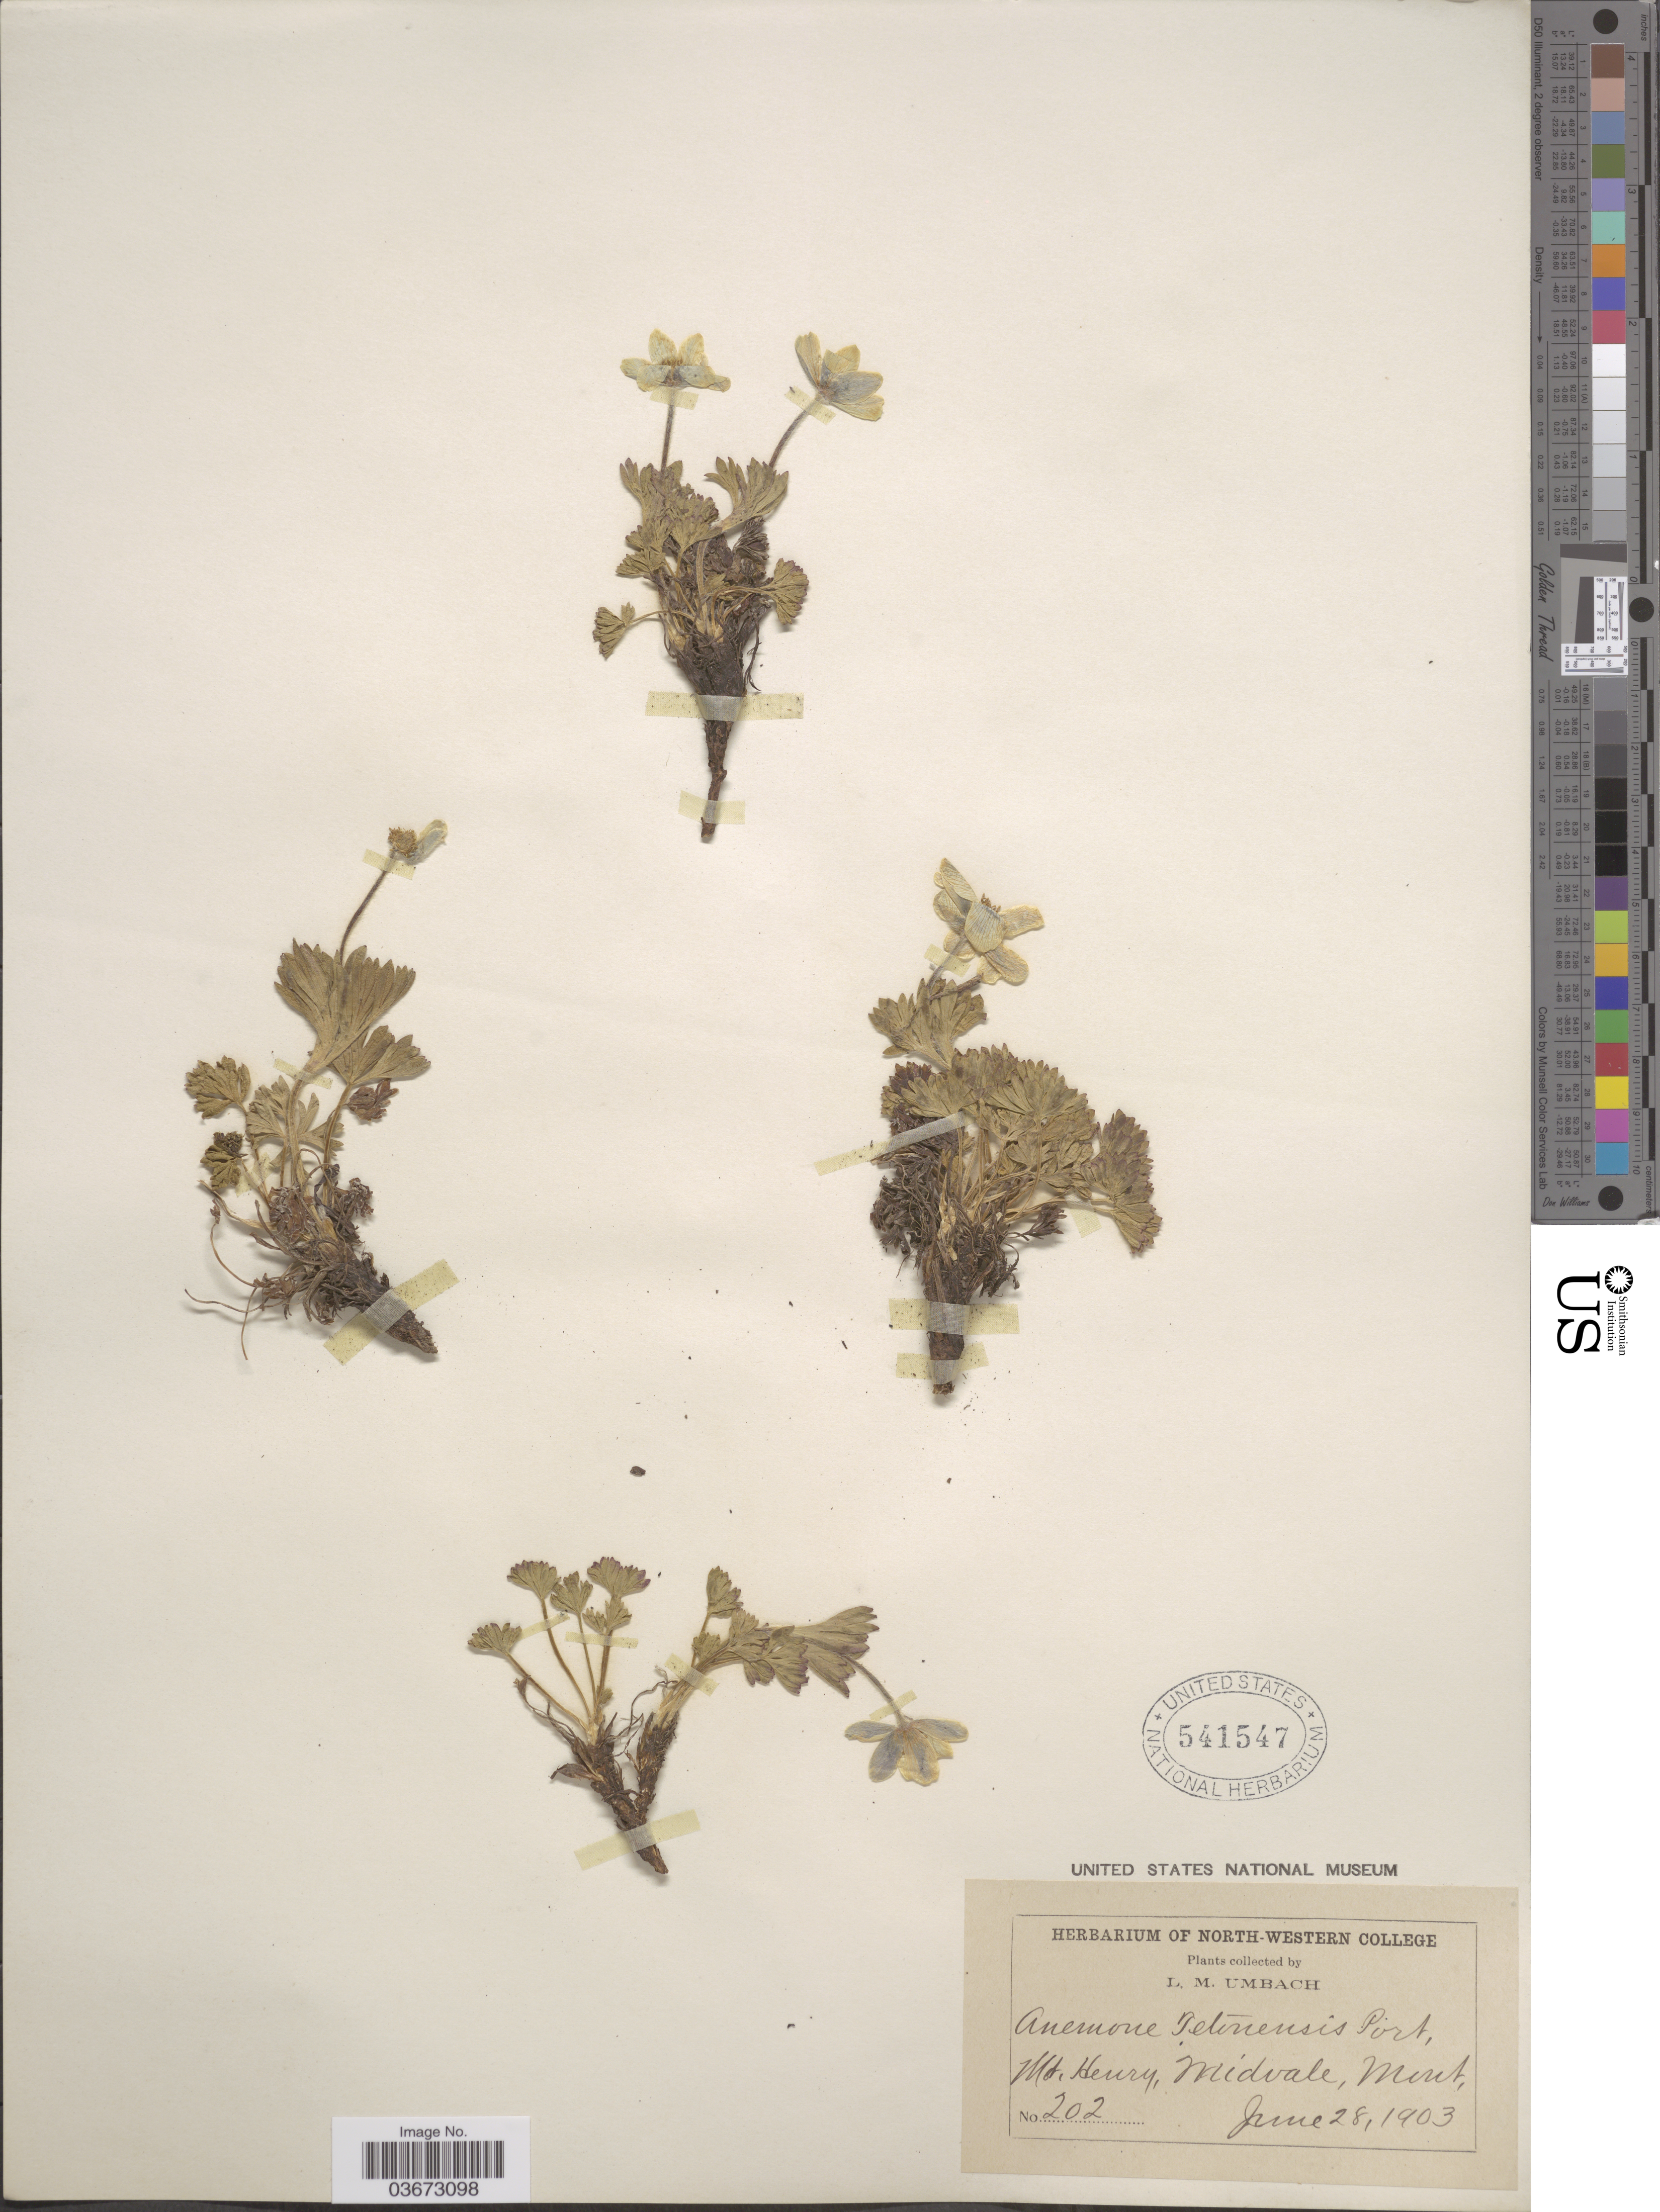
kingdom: Plantae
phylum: Tracheophyta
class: Magnoliopsida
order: Ranunculales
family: Ranunculaceae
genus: Anemone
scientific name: Anemone tetonensis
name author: Porter ex Britton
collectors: L. M. Umbach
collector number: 202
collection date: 1903-06-28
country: United States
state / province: Montana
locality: Mt. Henry, Midvale.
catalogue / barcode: US 541547